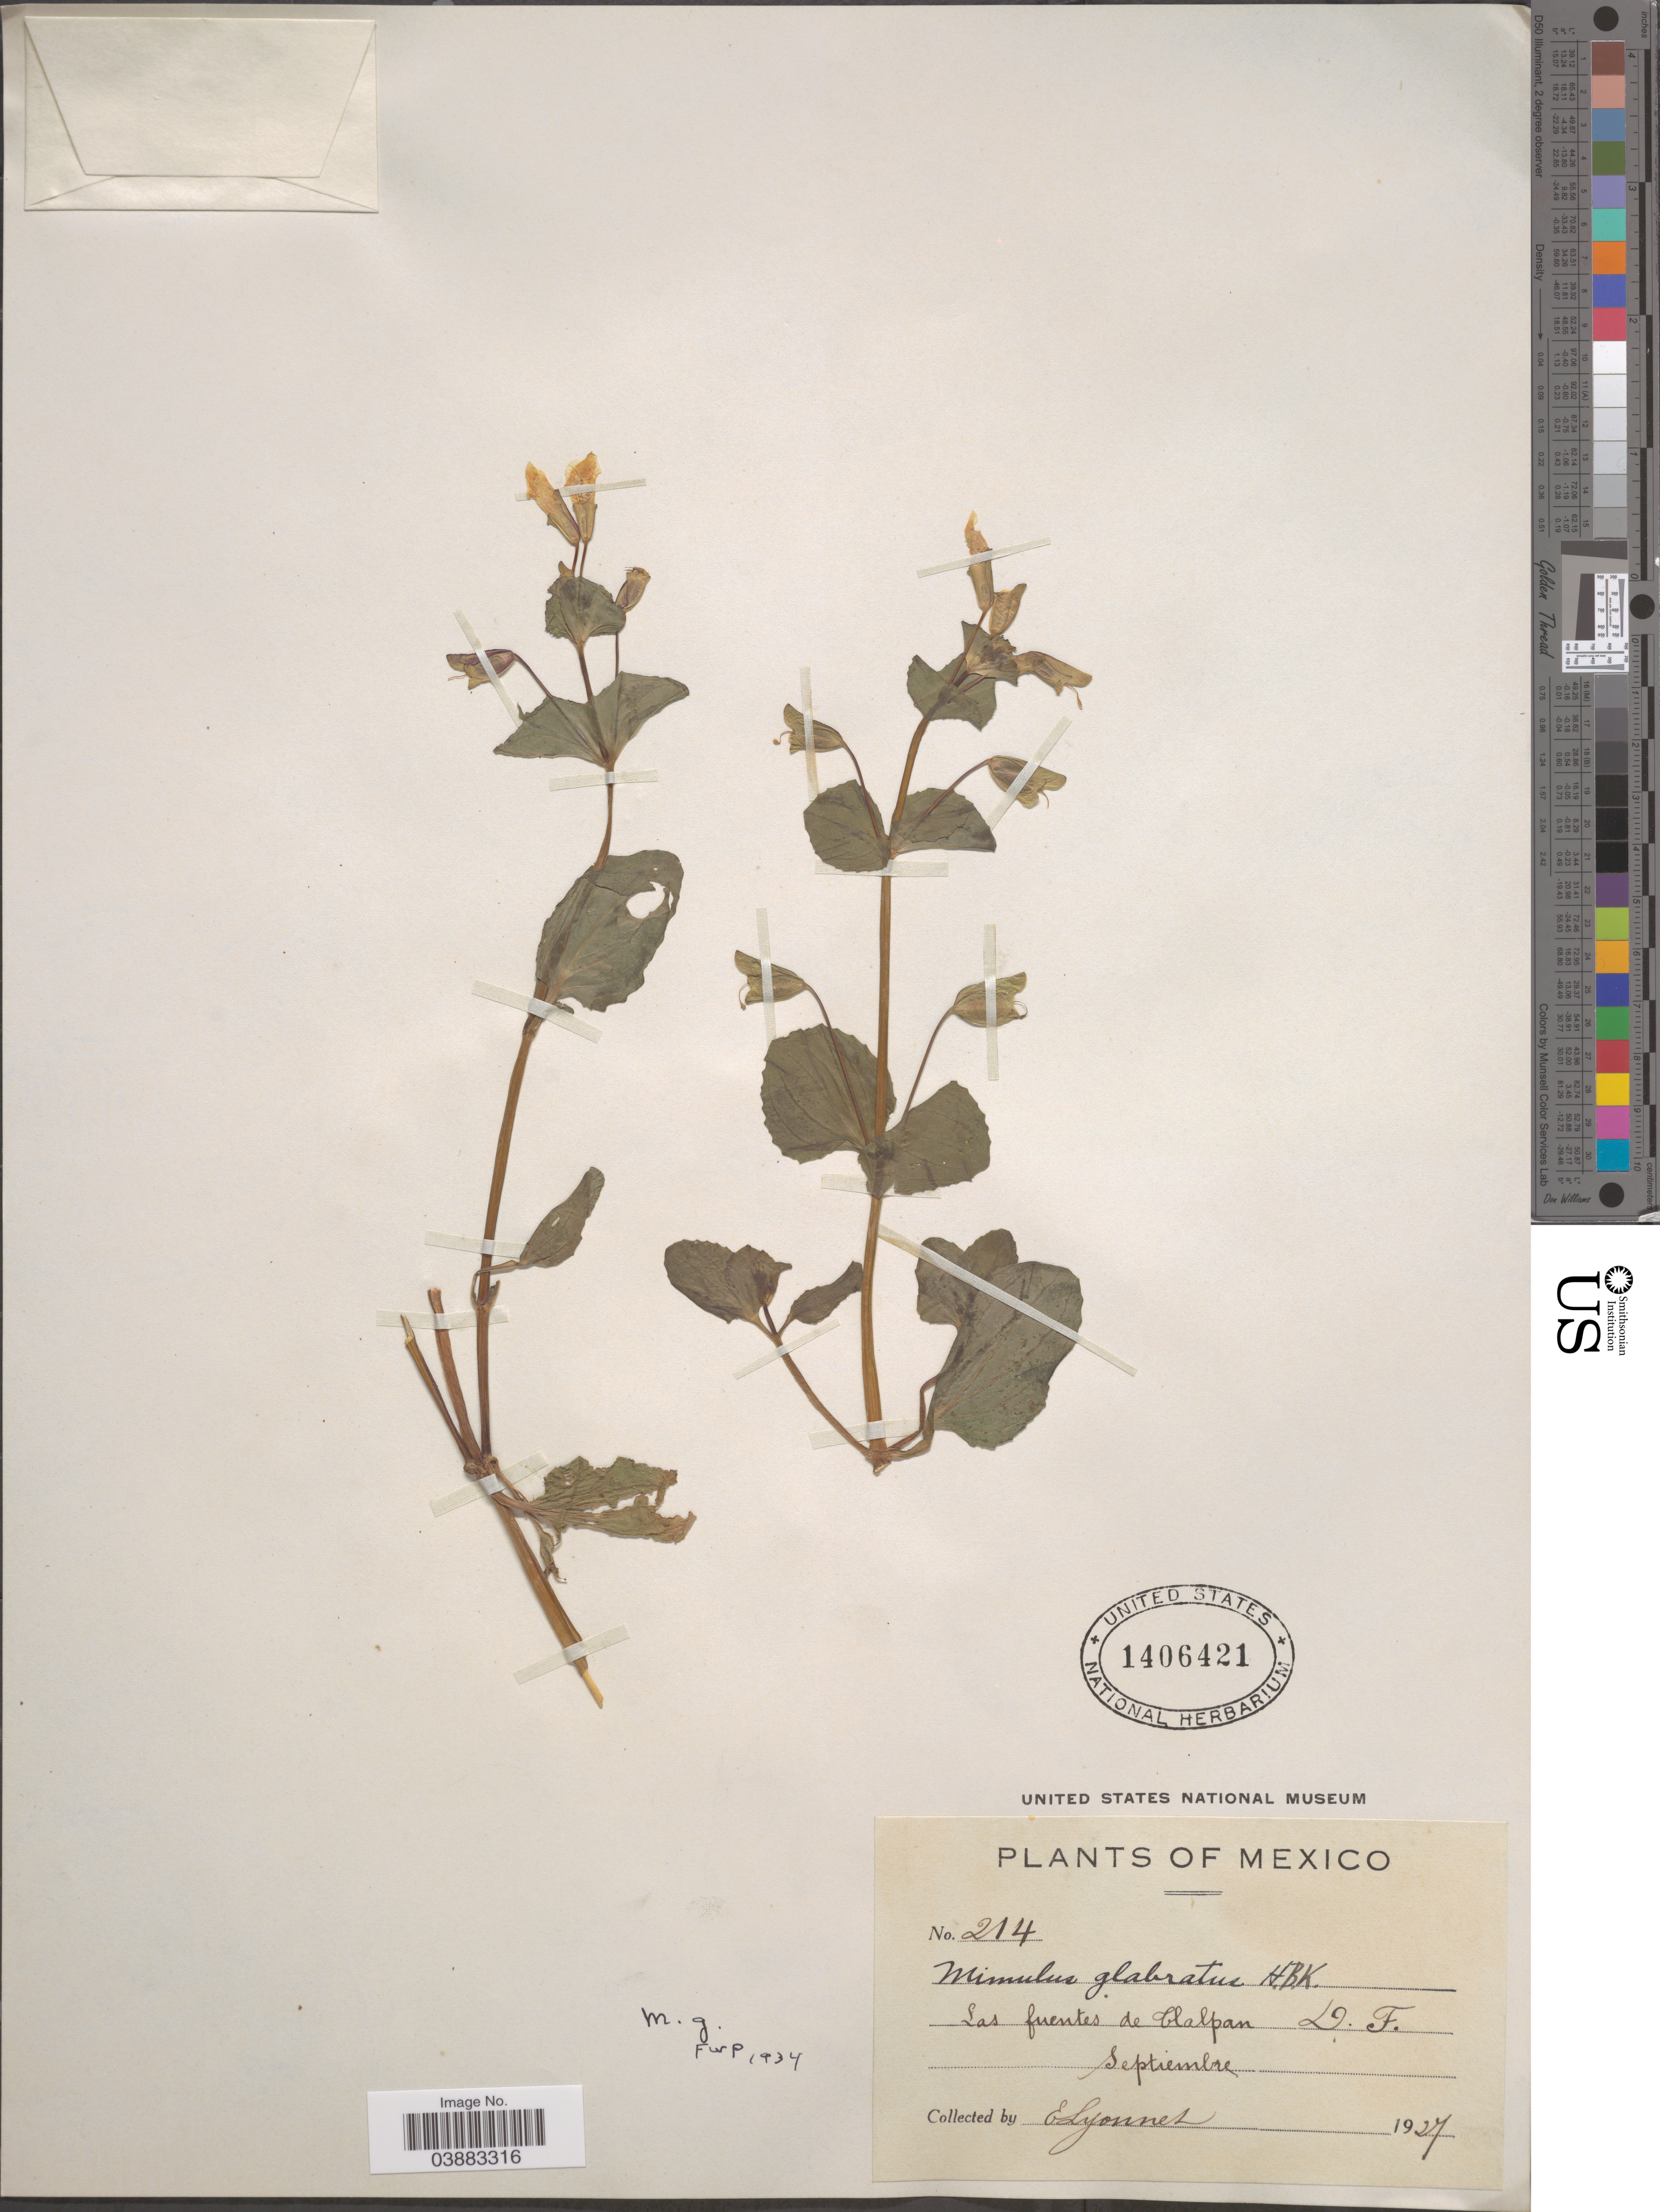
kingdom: Plantae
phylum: Tracheophyta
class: Magnoliopsida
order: Lamiales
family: Phrymaceae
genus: Mimulus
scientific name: Mimulus glabratus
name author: Kunth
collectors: E. Lyonnet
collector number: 214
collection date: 1927-09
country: Mexico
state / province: Distrito Federal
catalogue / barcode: US 1406421